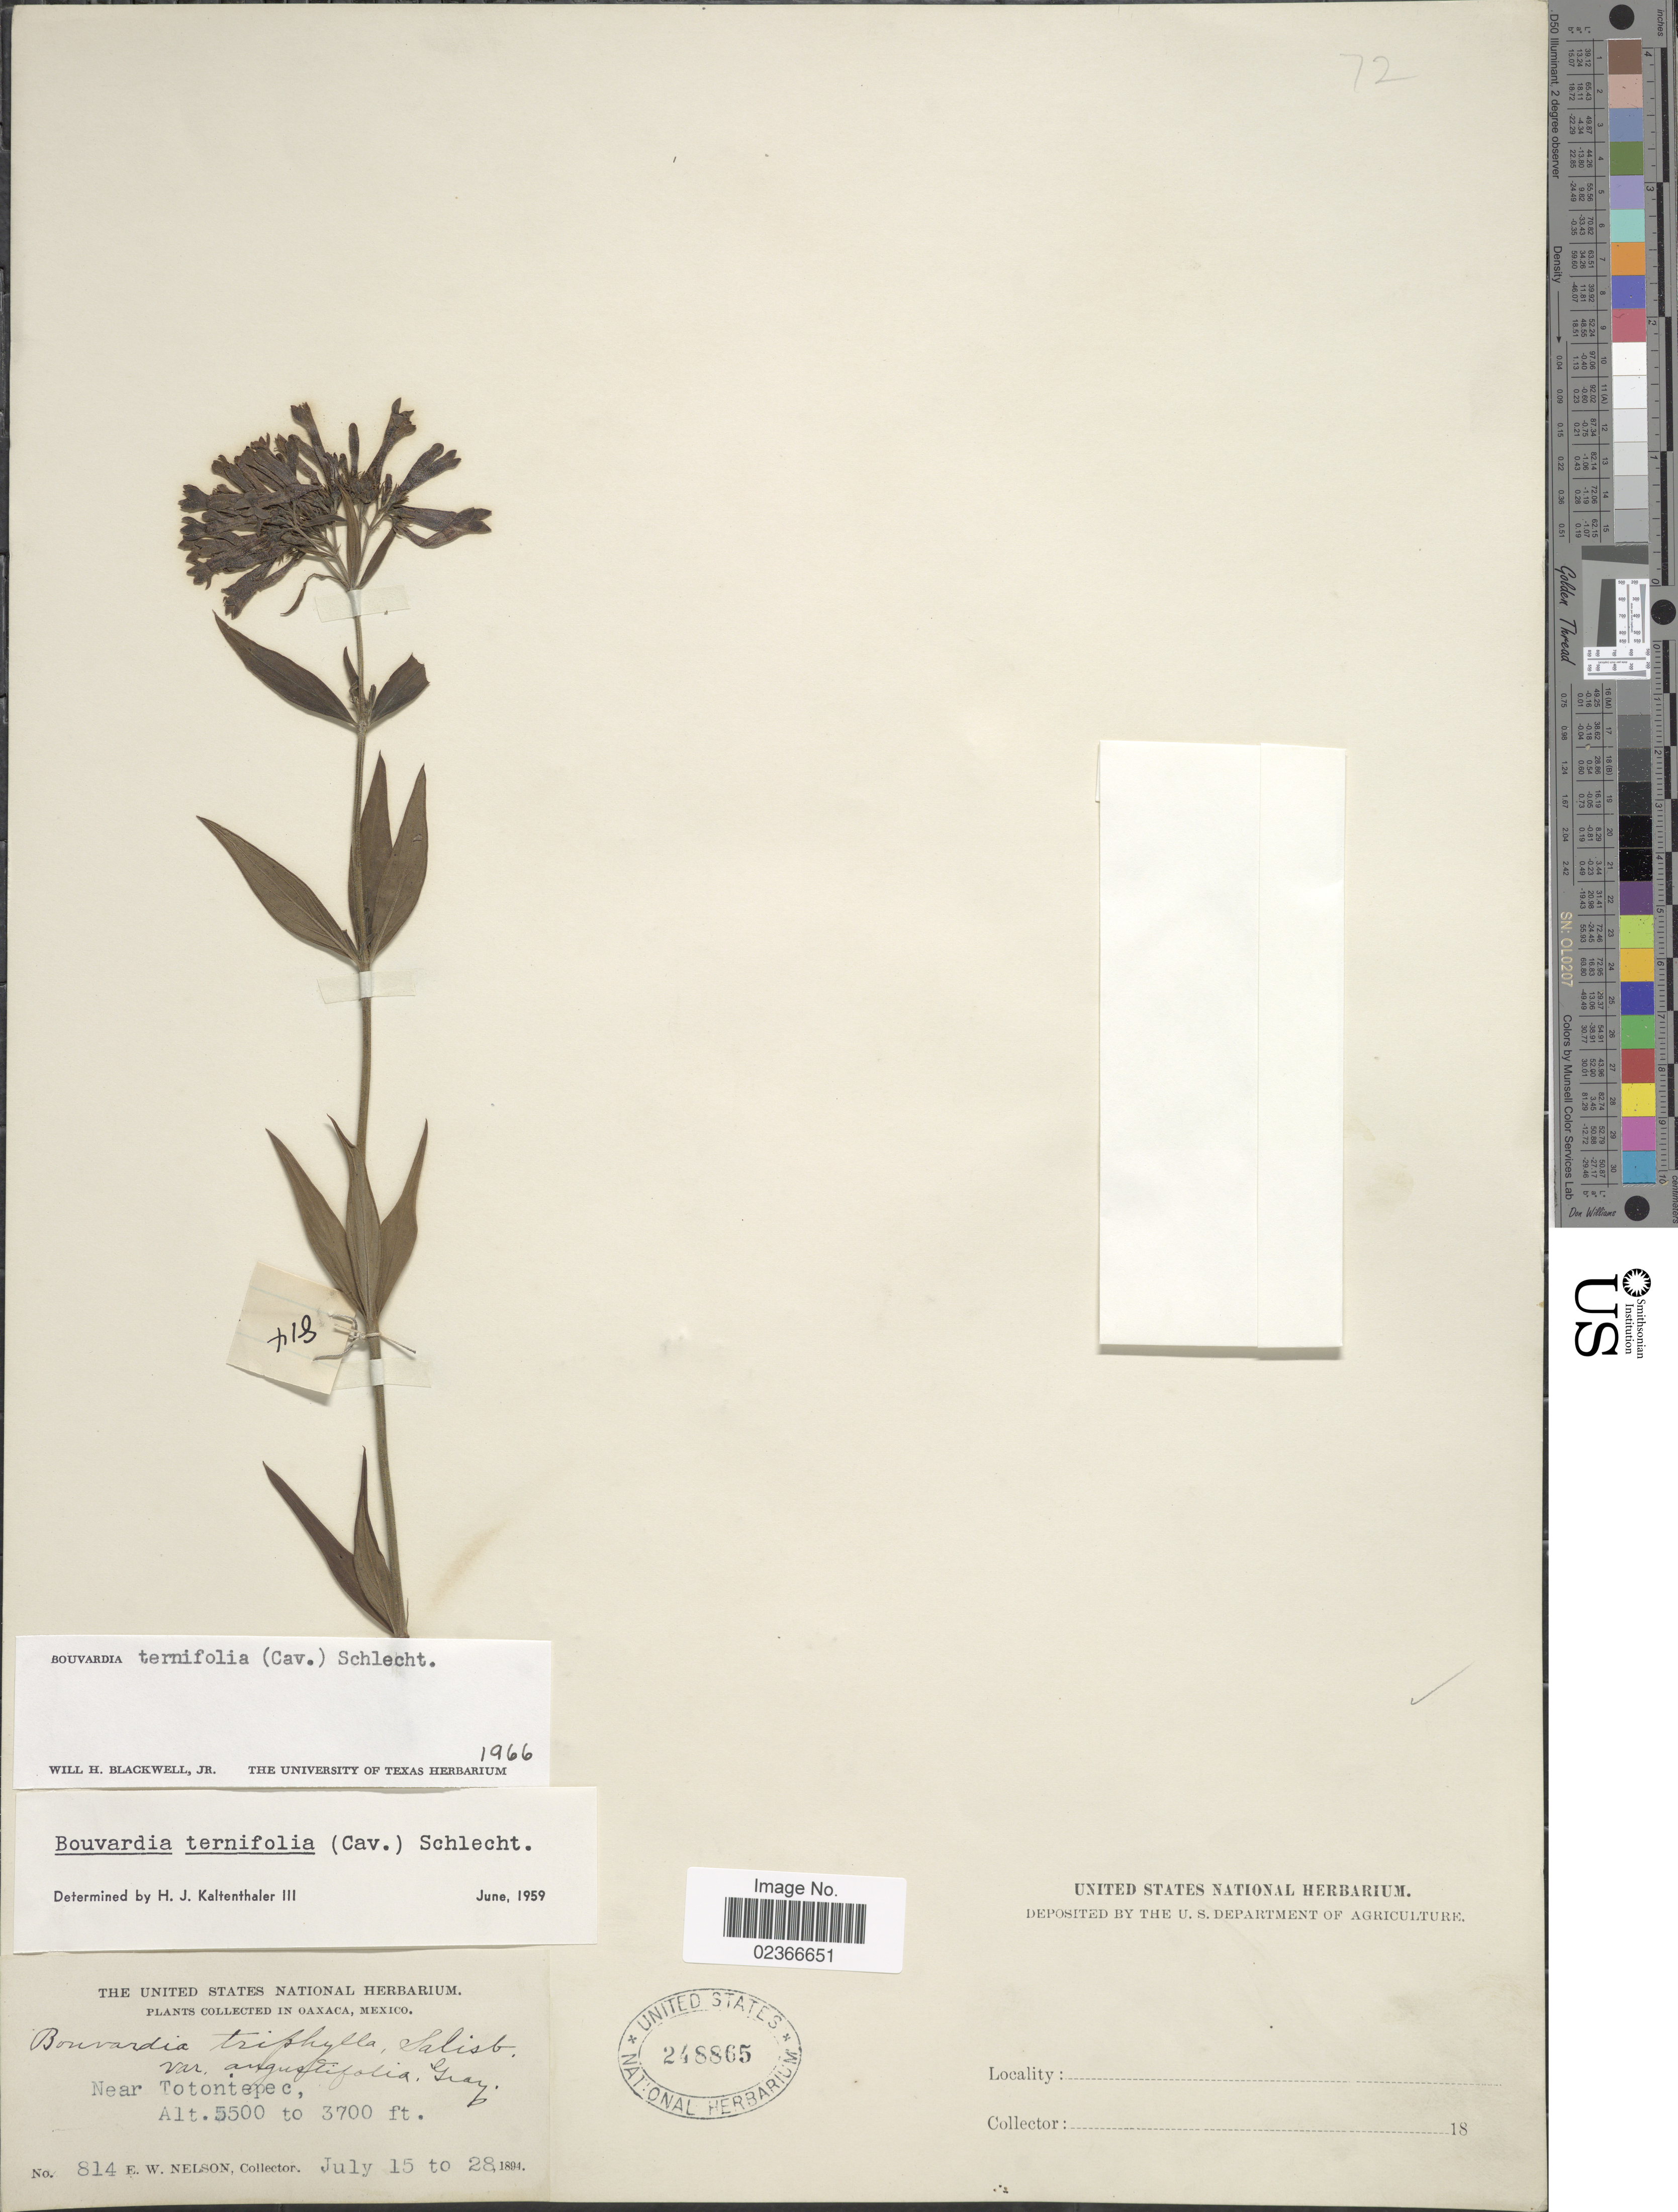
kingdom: Plantae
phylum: Tracheophyta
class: Magnoliopsida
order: Gentianales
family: Rubiaceae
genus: Bouvardia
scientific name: Bouvardia ternifolia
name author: (Cav.) Schltdl.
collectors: E. W. Nelson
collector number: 814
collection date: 1894-07-15/1894-07-28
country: Mexico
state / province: Oaxaca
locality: Near Totontepec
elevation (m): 1128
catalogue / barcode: US 248865